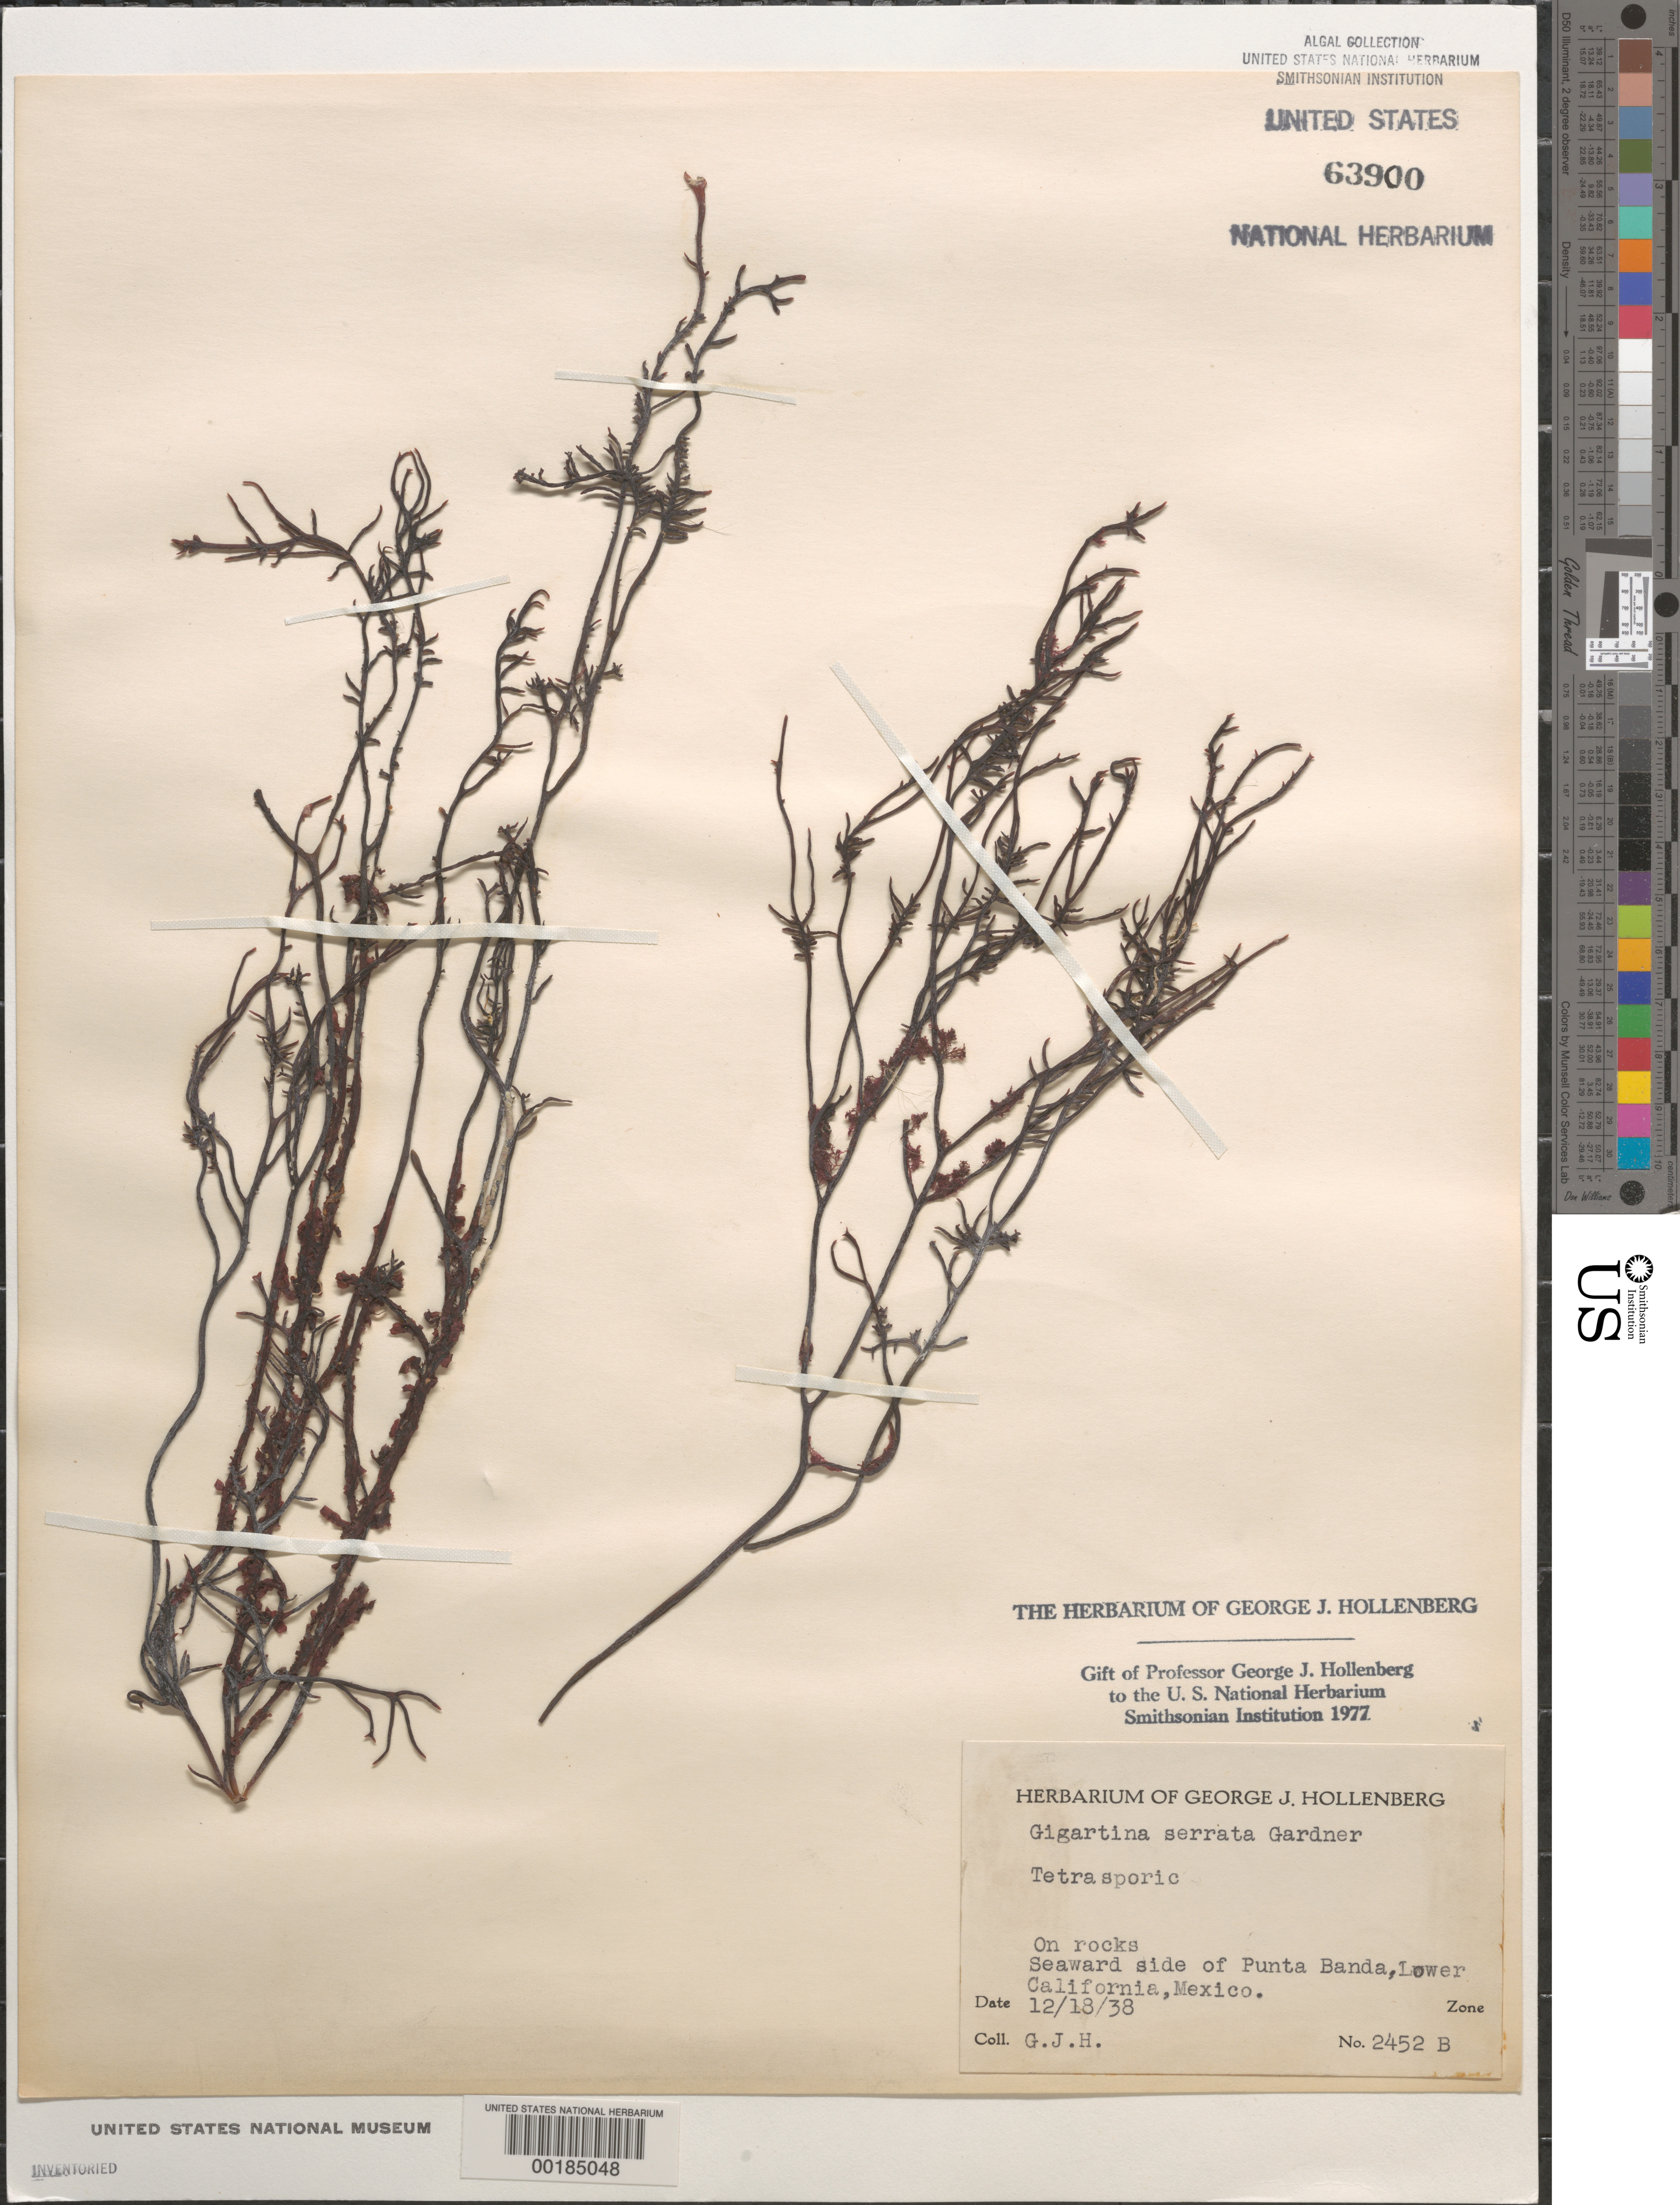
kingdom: Plantae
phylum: Rhodophyta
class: Florideophyceae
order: Gigartinales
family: Gigartinaceae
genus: Chondracanthus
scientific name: Chondracanthus serratus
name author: (N.L. Gardner) J.R. Hughey & Hommersand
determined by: Algae name updating Project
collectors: G. Hollenberg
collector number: GJH 2452b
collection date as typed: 18 Dec 1938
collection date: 1938-12-18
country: Mexico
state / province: Baja California Norte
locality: Punta Banda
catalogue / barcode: US 63900